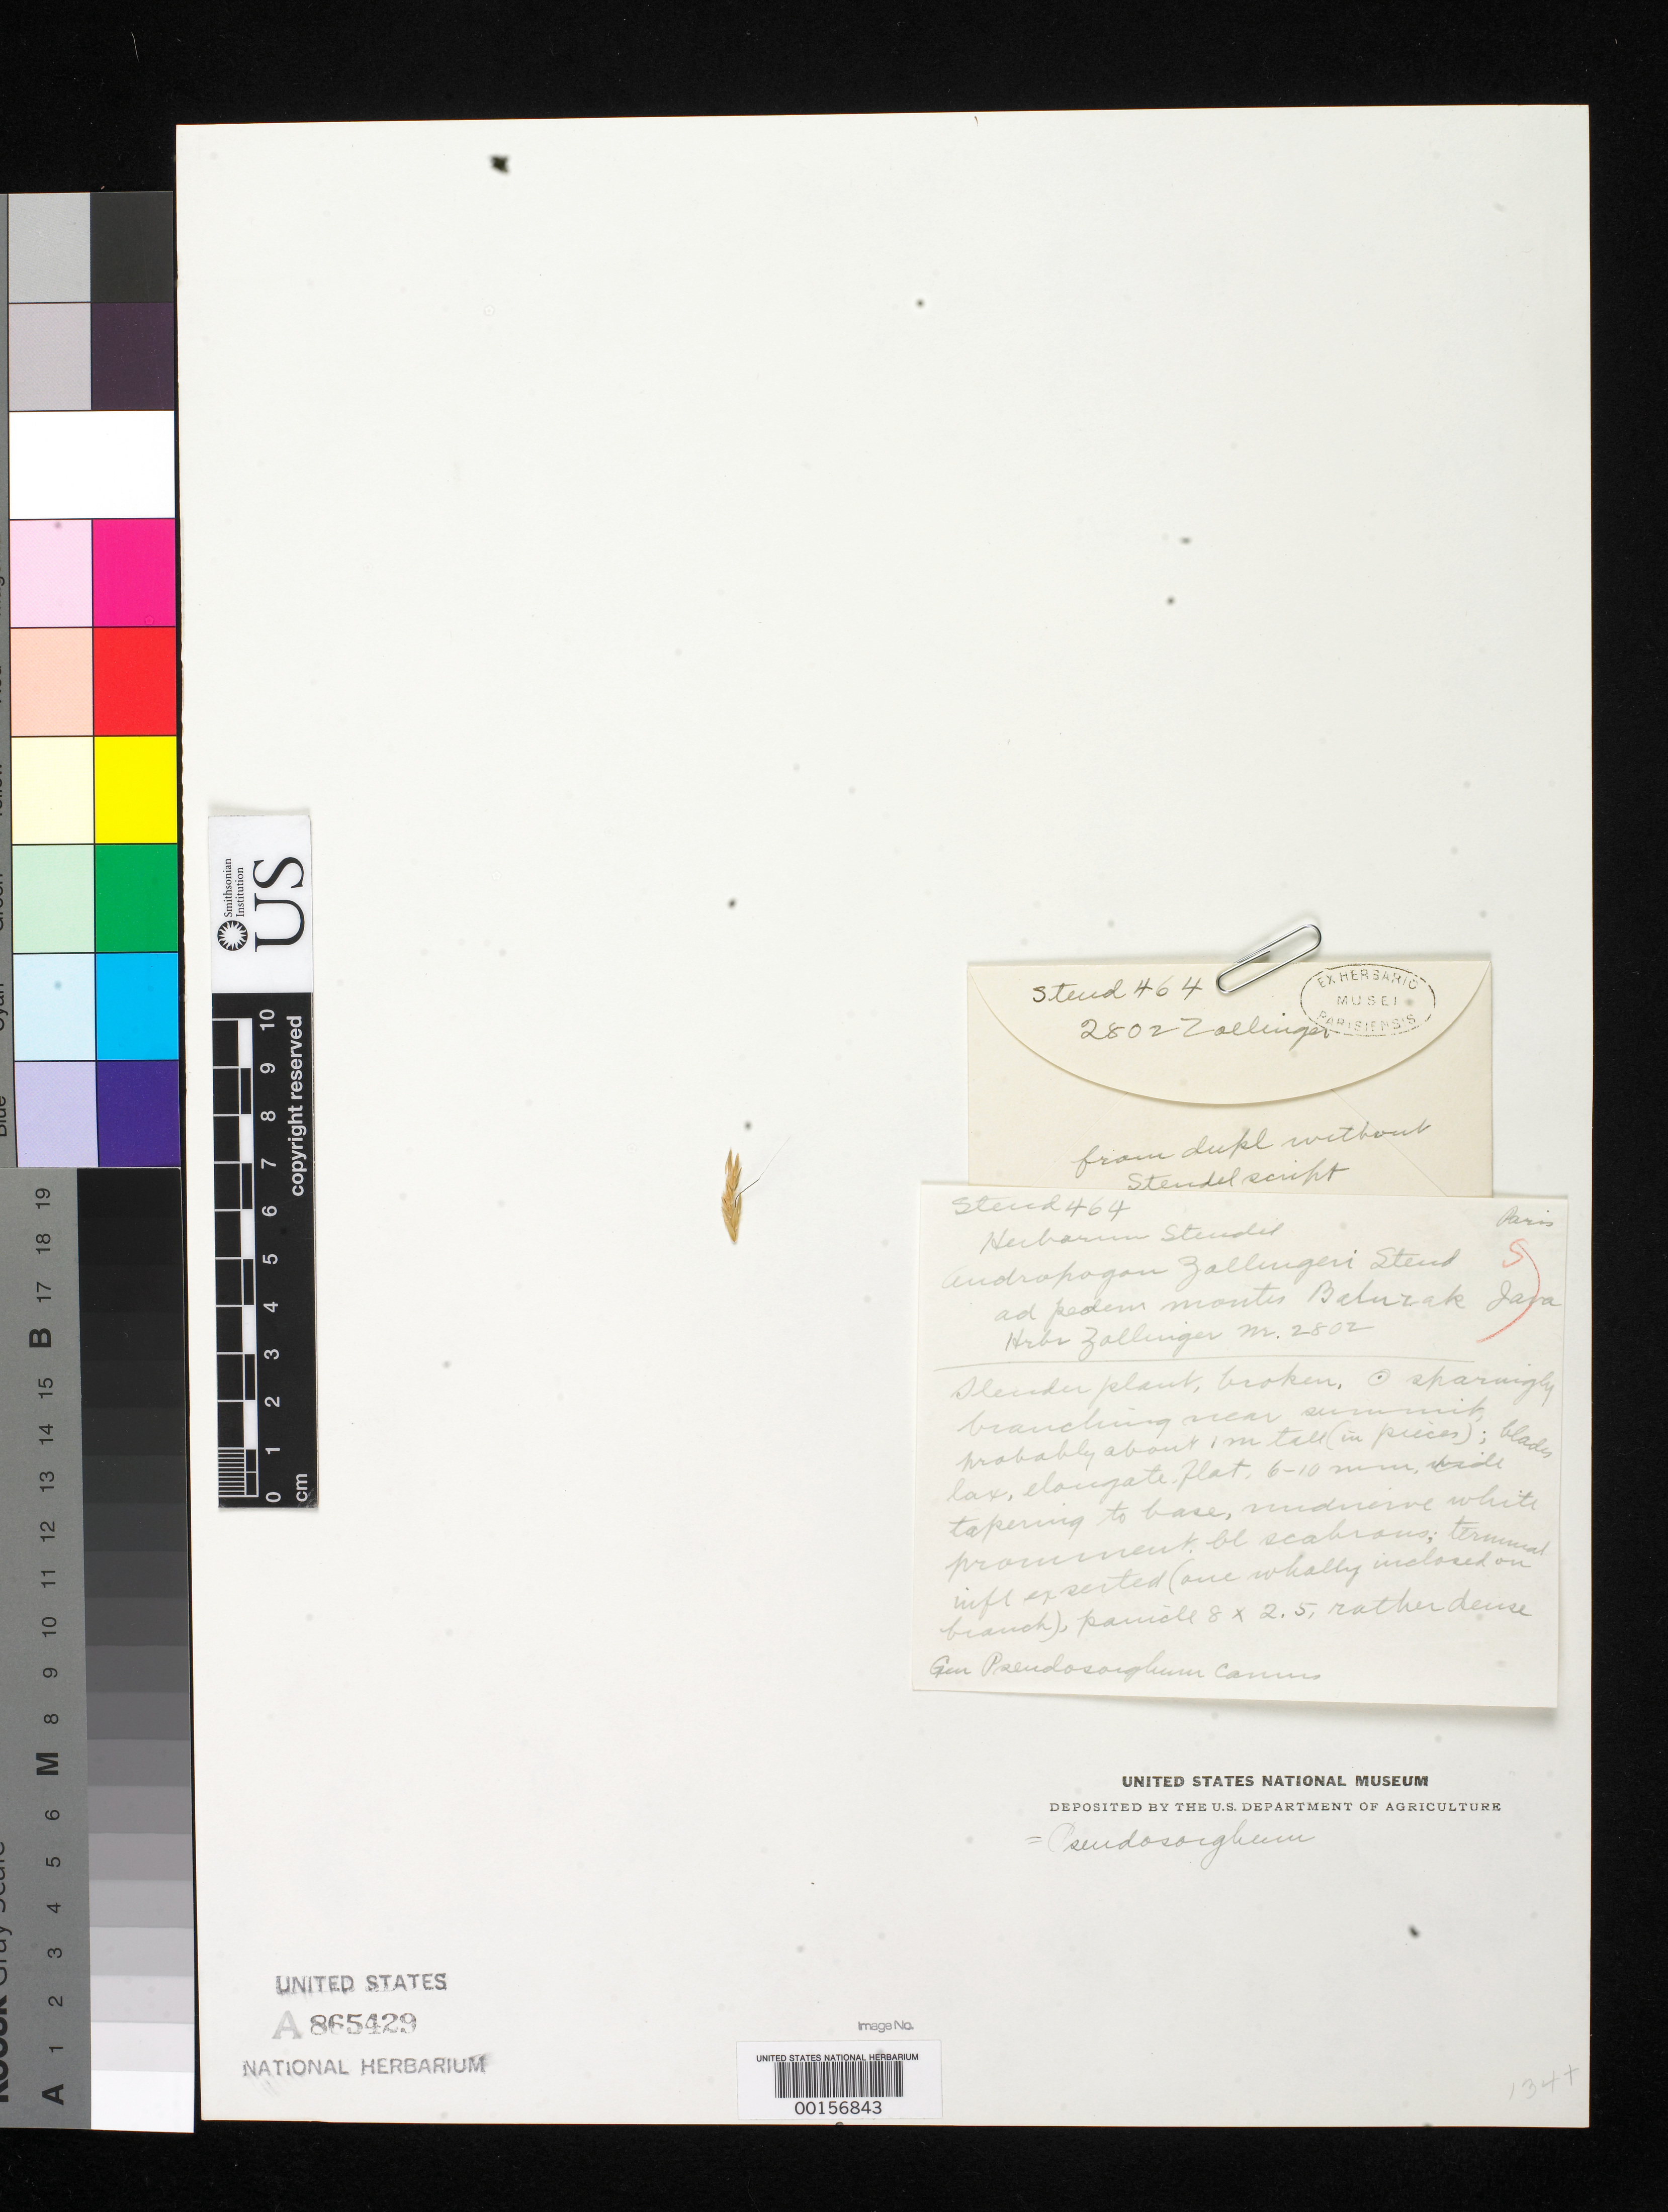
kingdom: Plantae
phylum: Tracheophyta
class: Liliopsida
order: Poales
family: Poaceae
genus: Andropogon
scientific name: Andropogon zollingeri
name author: Steud.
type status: Type Fragment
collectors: H. Zollinger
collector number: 2802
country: Indonesia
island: Java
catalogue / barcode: US 865429A